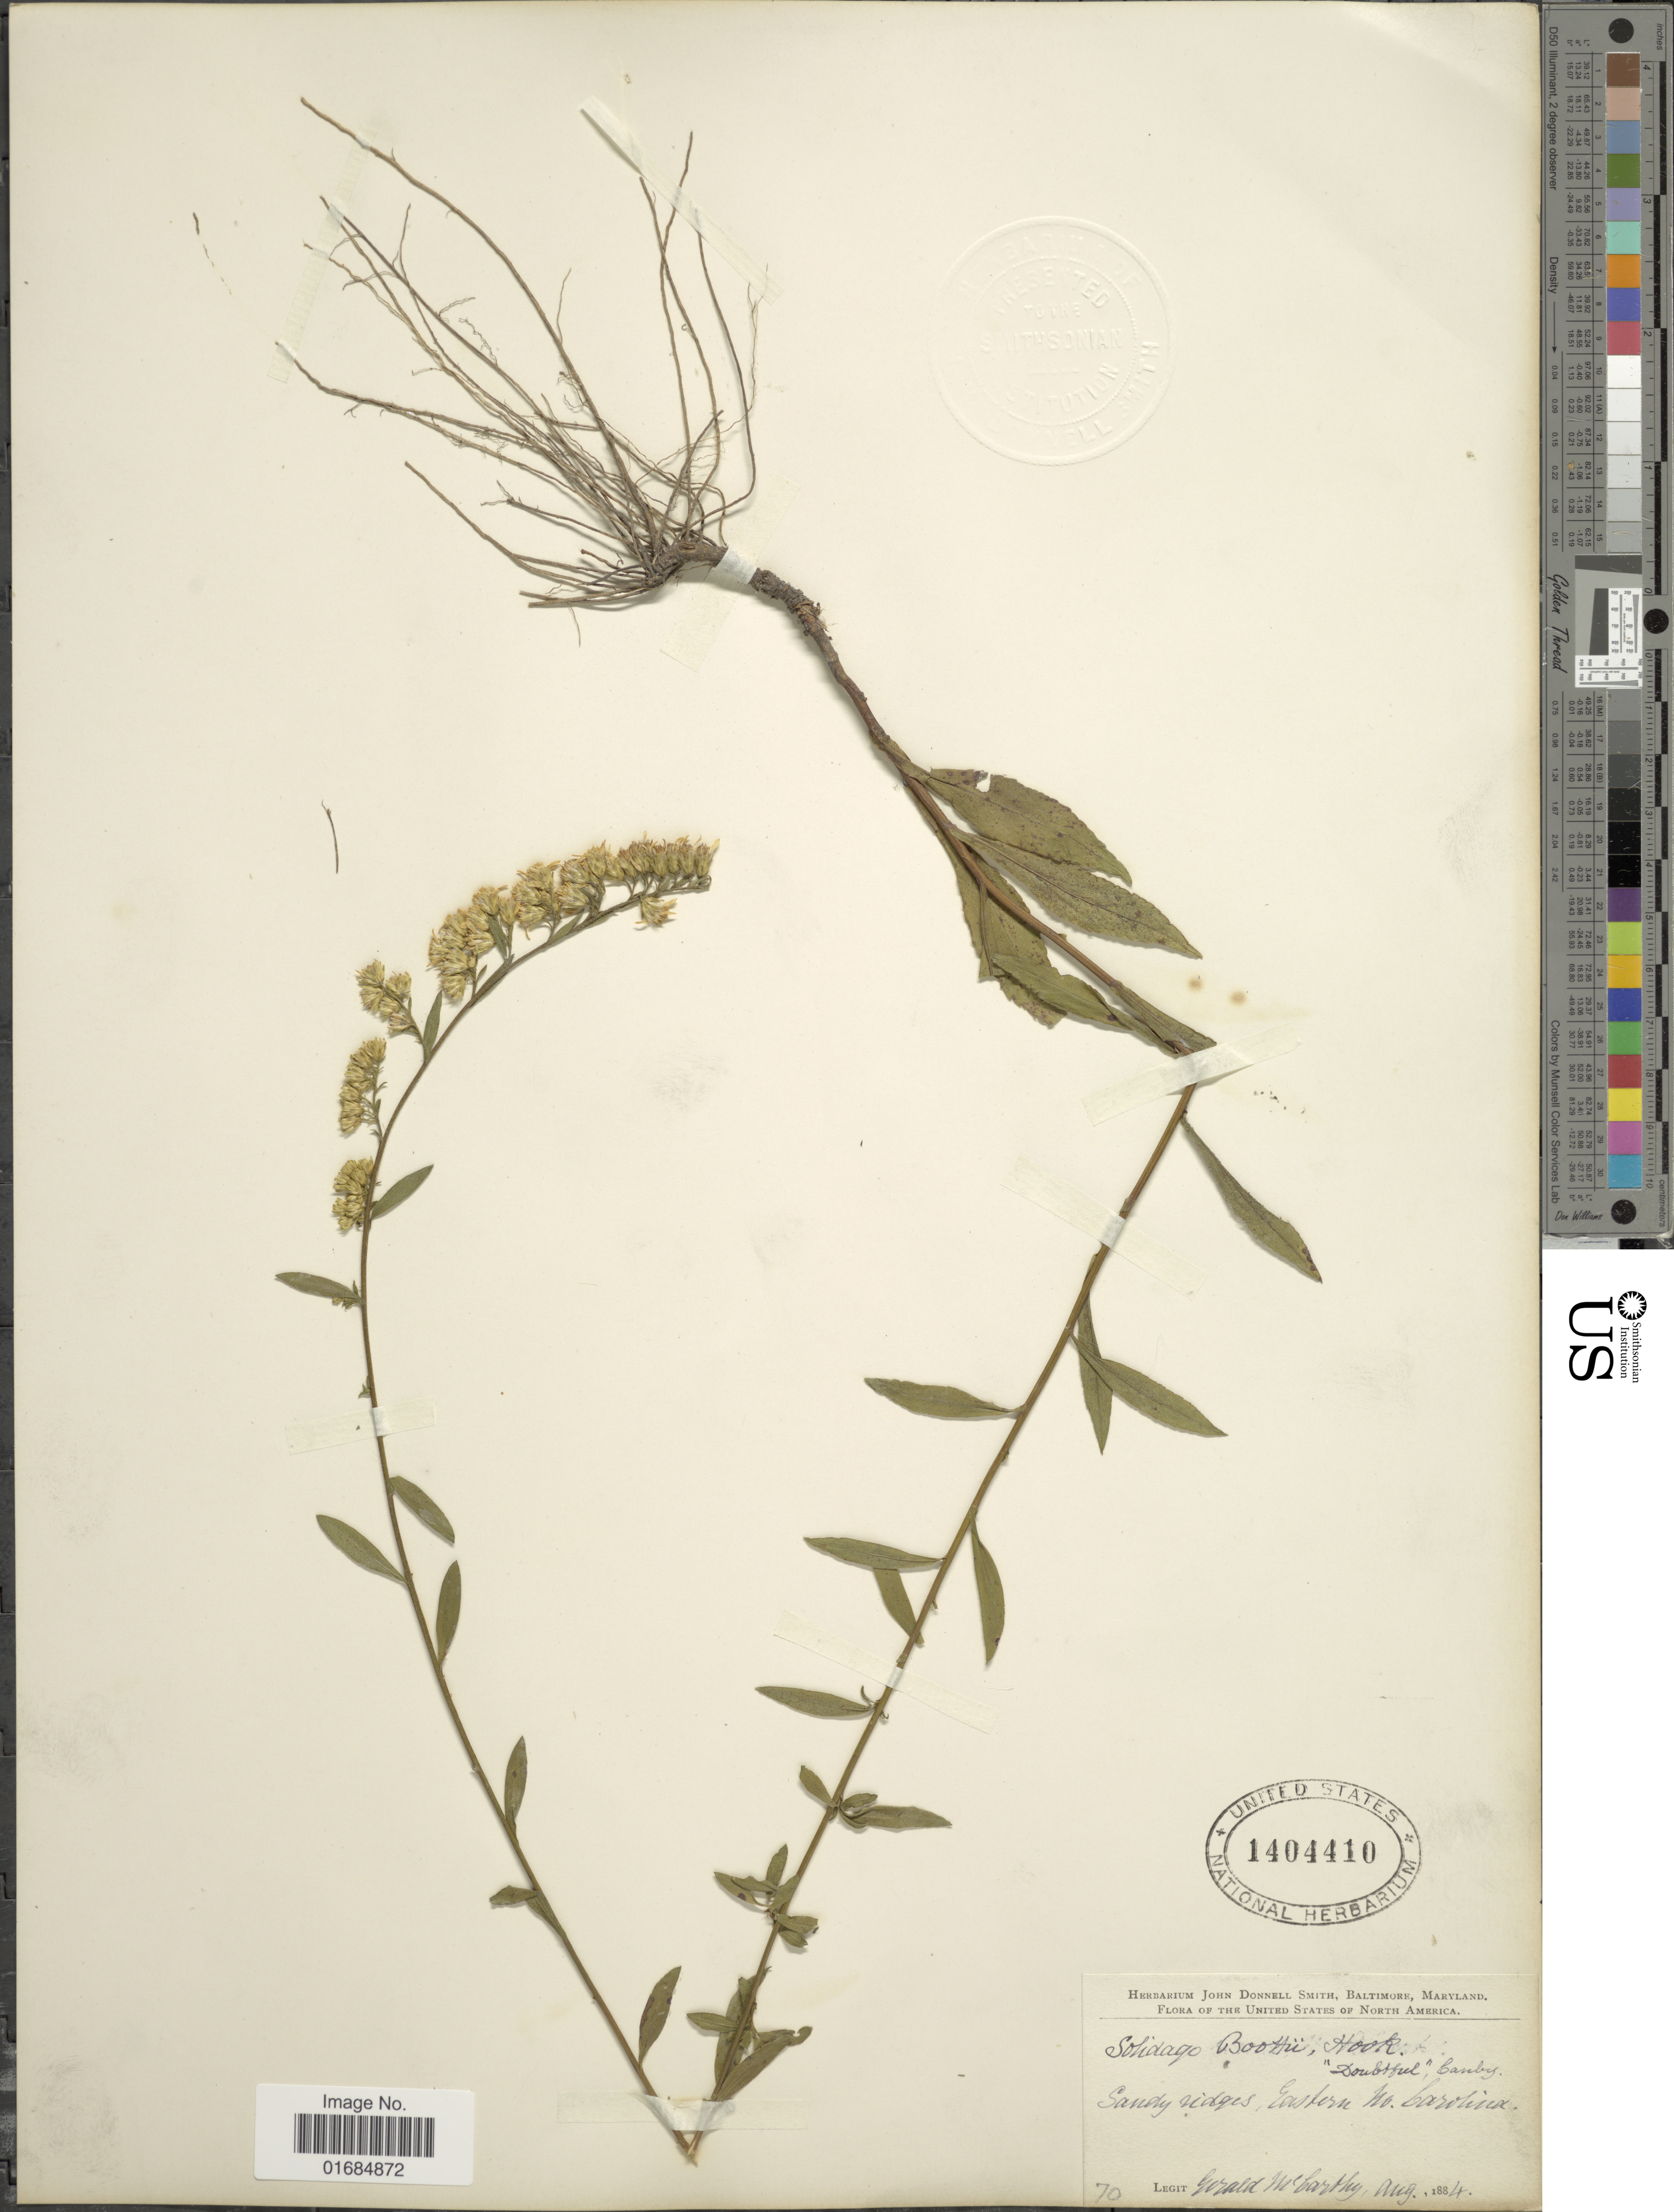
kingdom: Plantae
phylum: Tracheophyta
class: Magnoliopsida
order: Asterales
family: Asteraceae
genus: Solidago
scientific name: Solidago boottii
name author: Hook.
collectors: M. McCarthy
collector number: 70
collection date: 1884-08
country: United States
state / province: North Carolina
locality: Sandy ridges, Eastern No. Carolina.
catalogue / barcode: US 1404410